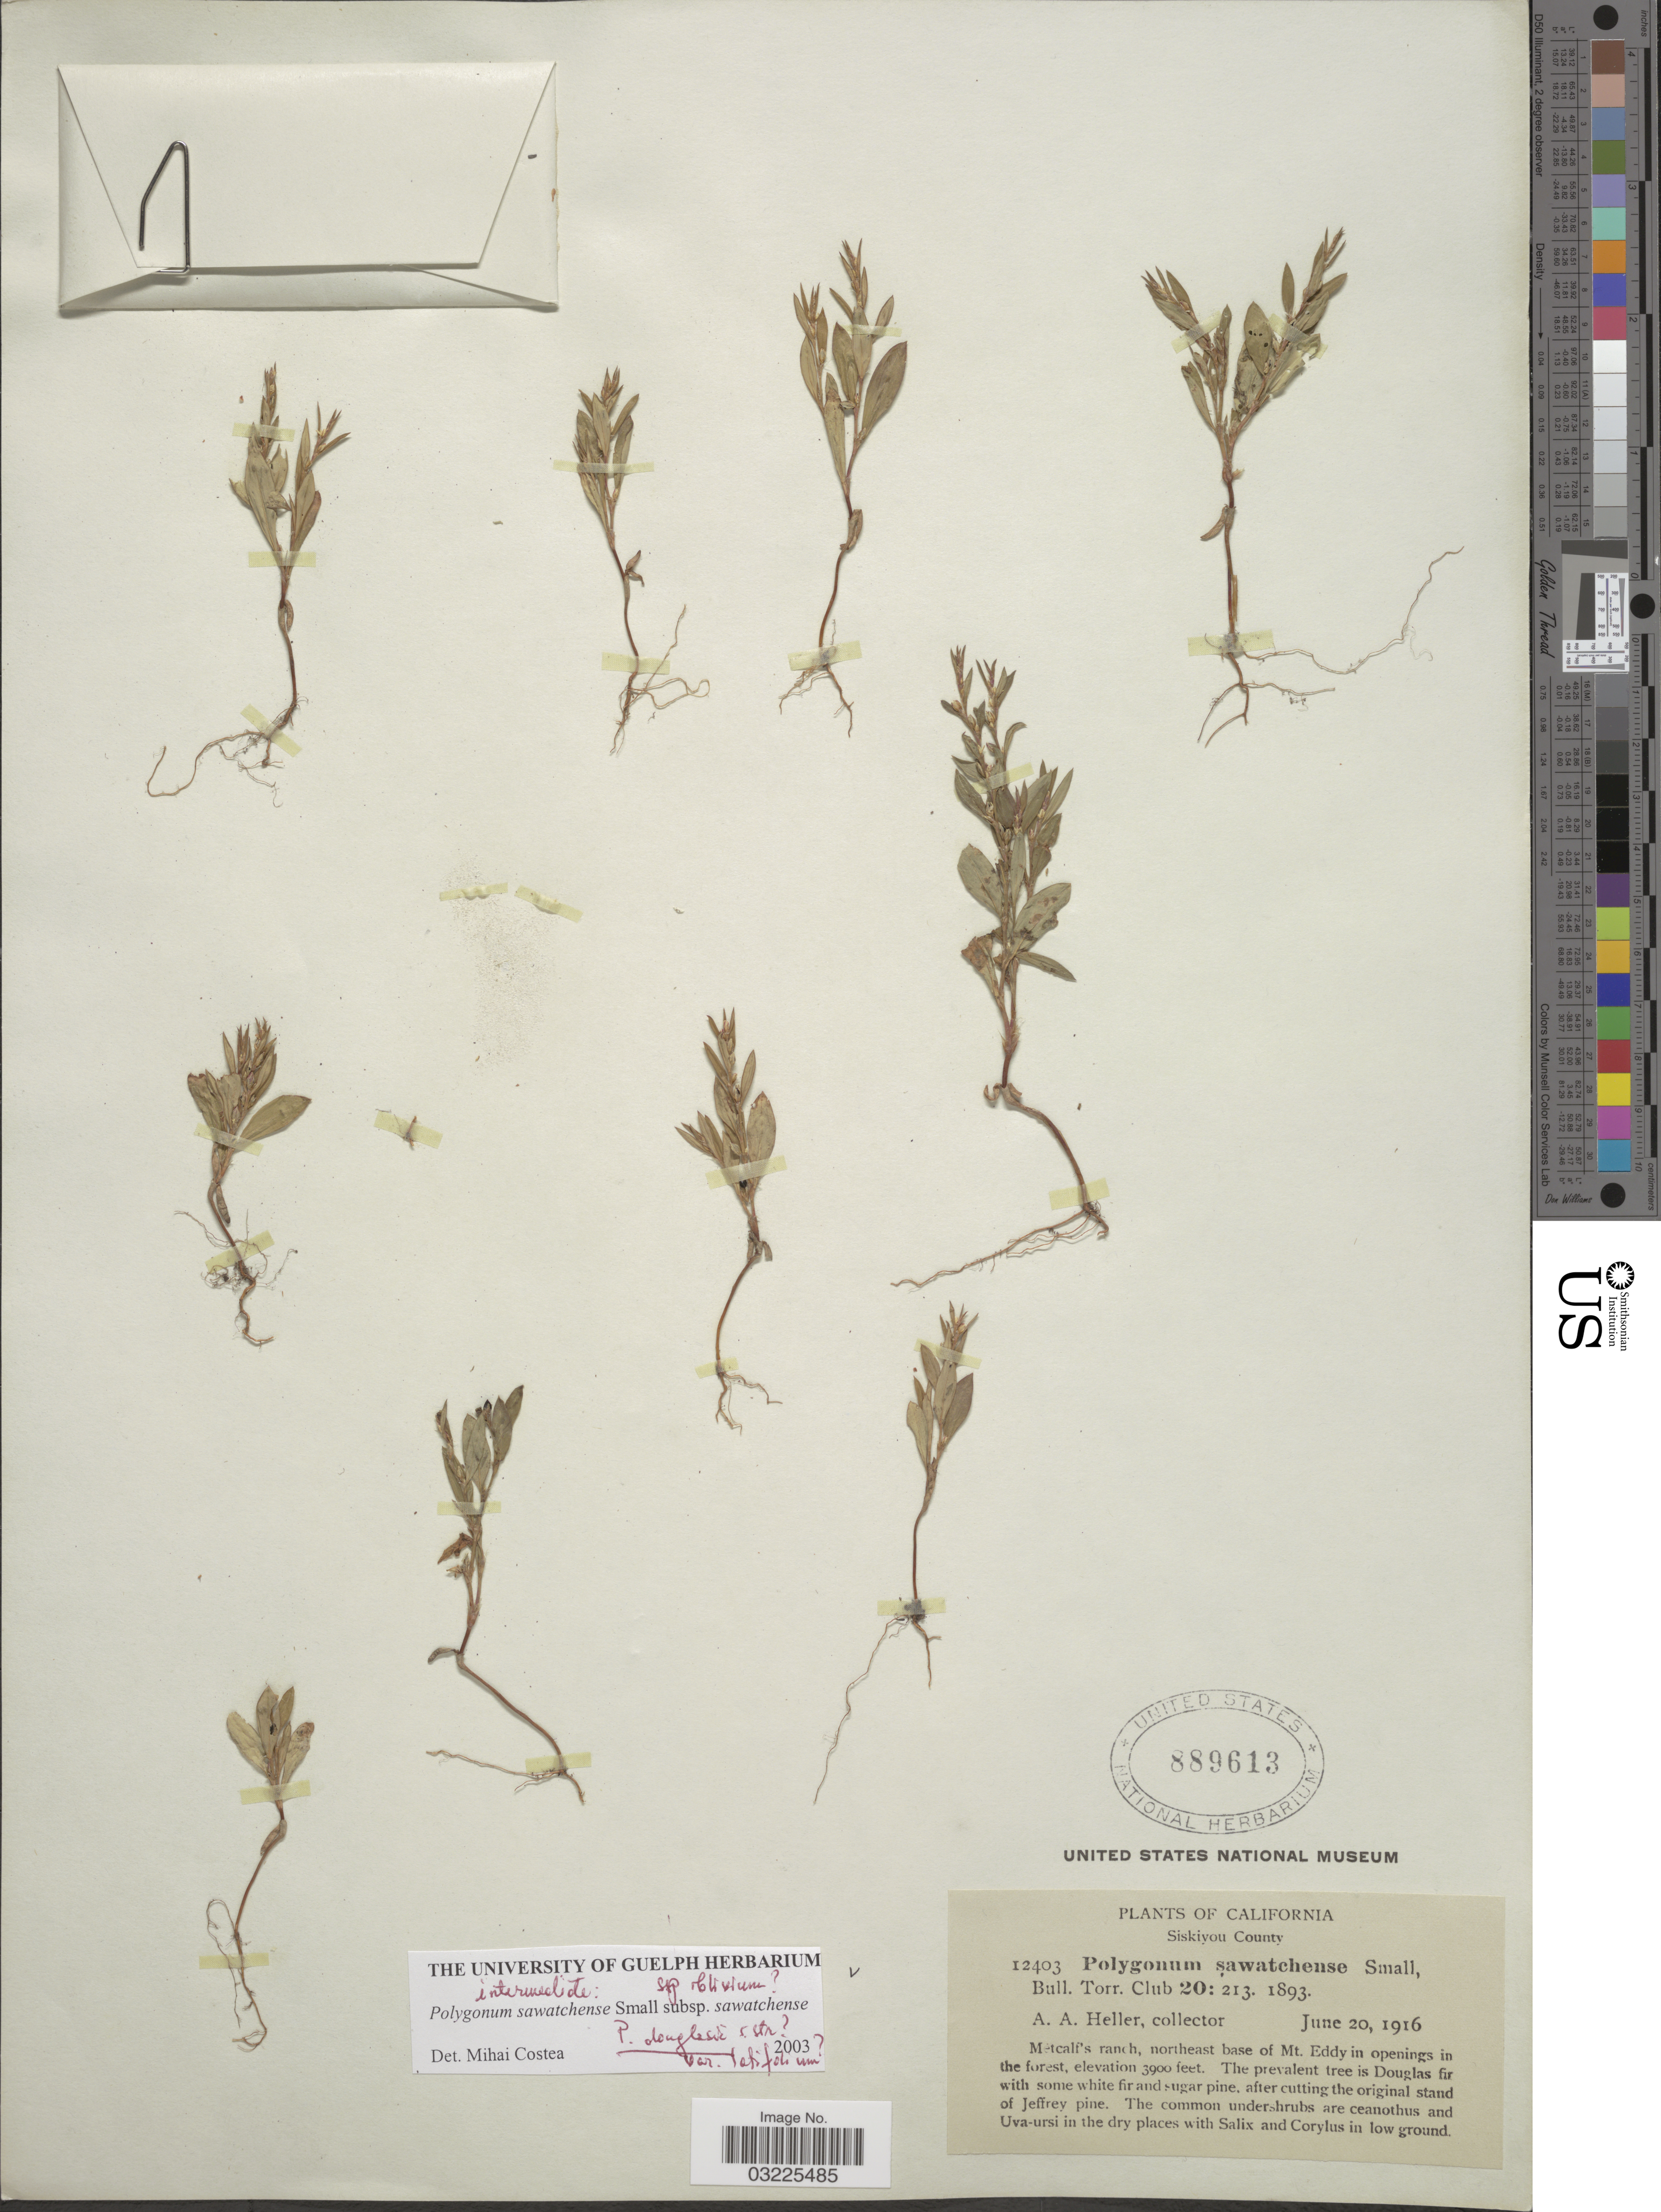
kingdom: Plantae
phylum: Tracheophyta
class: Magnoliopsida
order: Caryophyllales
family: Polygonaceae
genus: Polygonum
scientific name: Polygonum sawatchense subsp. sawatchense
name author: Small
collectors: A. A. Heller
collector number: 12403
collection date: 1916-06-20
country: United States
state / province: California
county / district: Siskiyou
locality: Siskiyou County. Metcalf's ranch, northeast base of Mt. Eddy in openings in the forest.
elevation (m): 1189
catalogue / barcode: US 889613